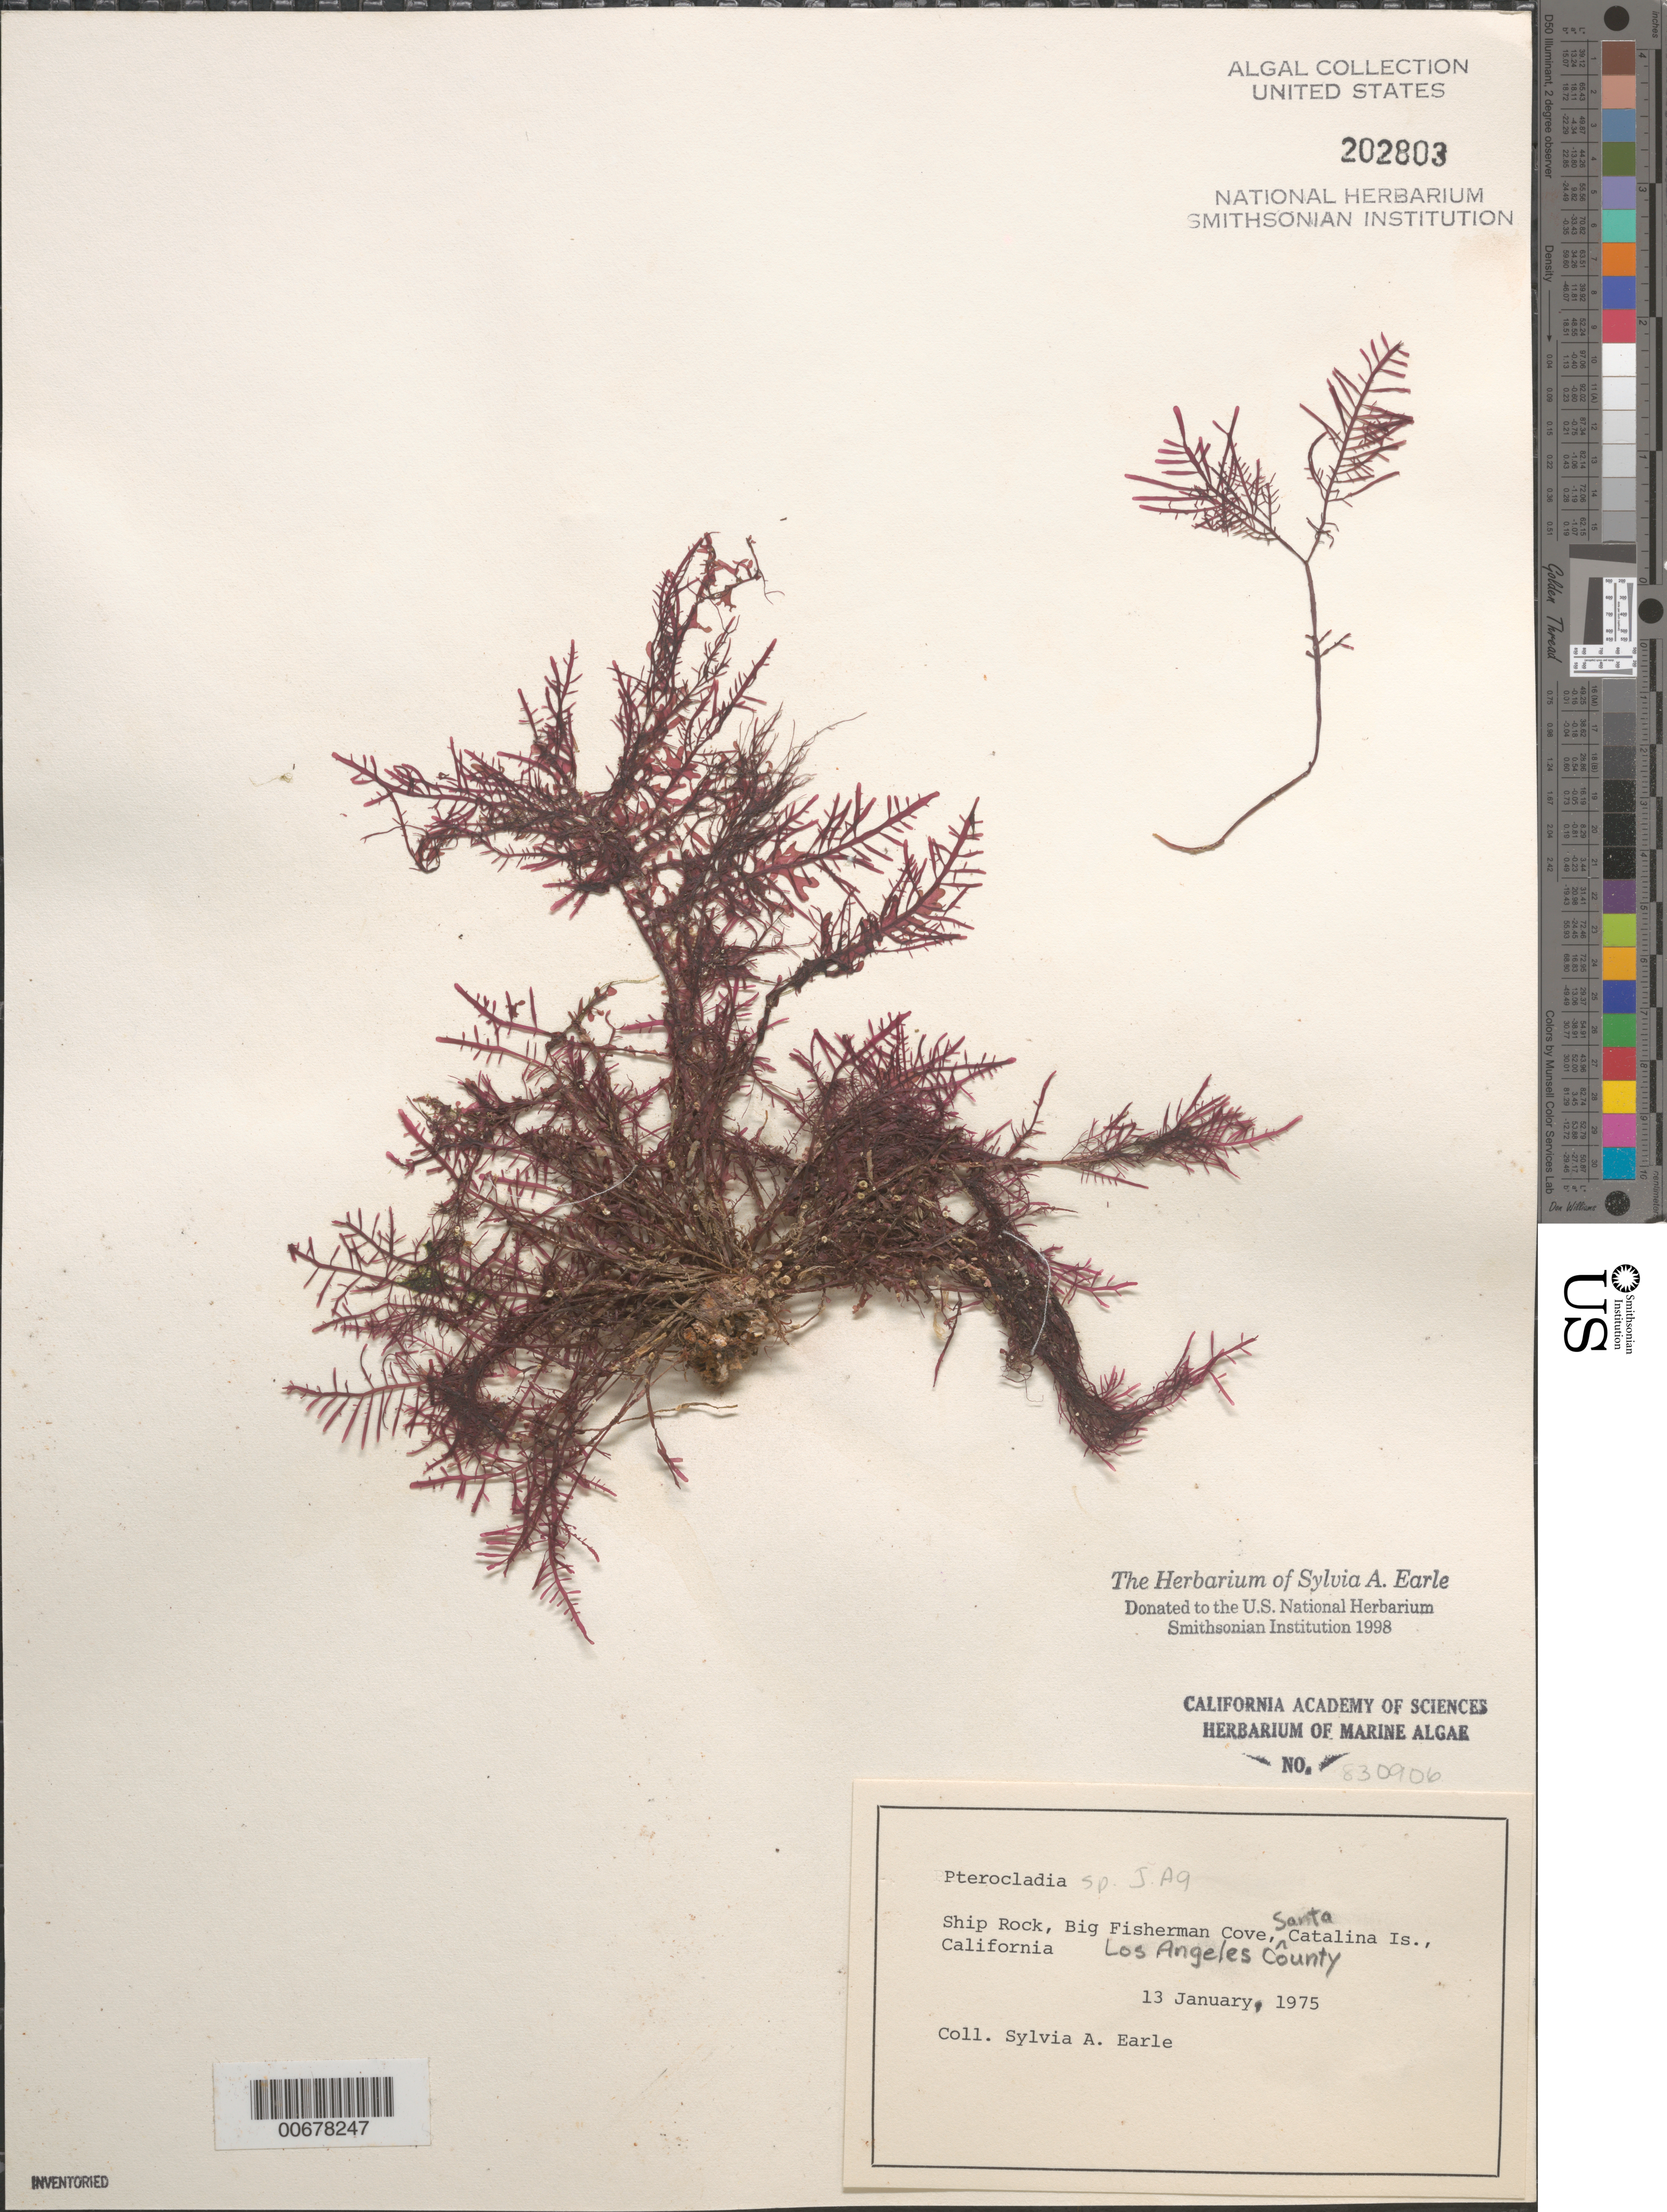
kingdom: Plantae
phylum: Rhodophyta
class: Florideophyceae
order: Gelidiales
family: Pterocladiaceae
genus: Pterocladia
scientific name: Pterocladia sp.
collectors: S. A. Earle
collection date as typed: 13 Jan 1975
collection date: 1975-01-13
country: United States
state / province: California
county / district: Los Angeles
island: Santa Catalina Island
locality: Big Fisherman Cove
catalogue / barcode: US 202803